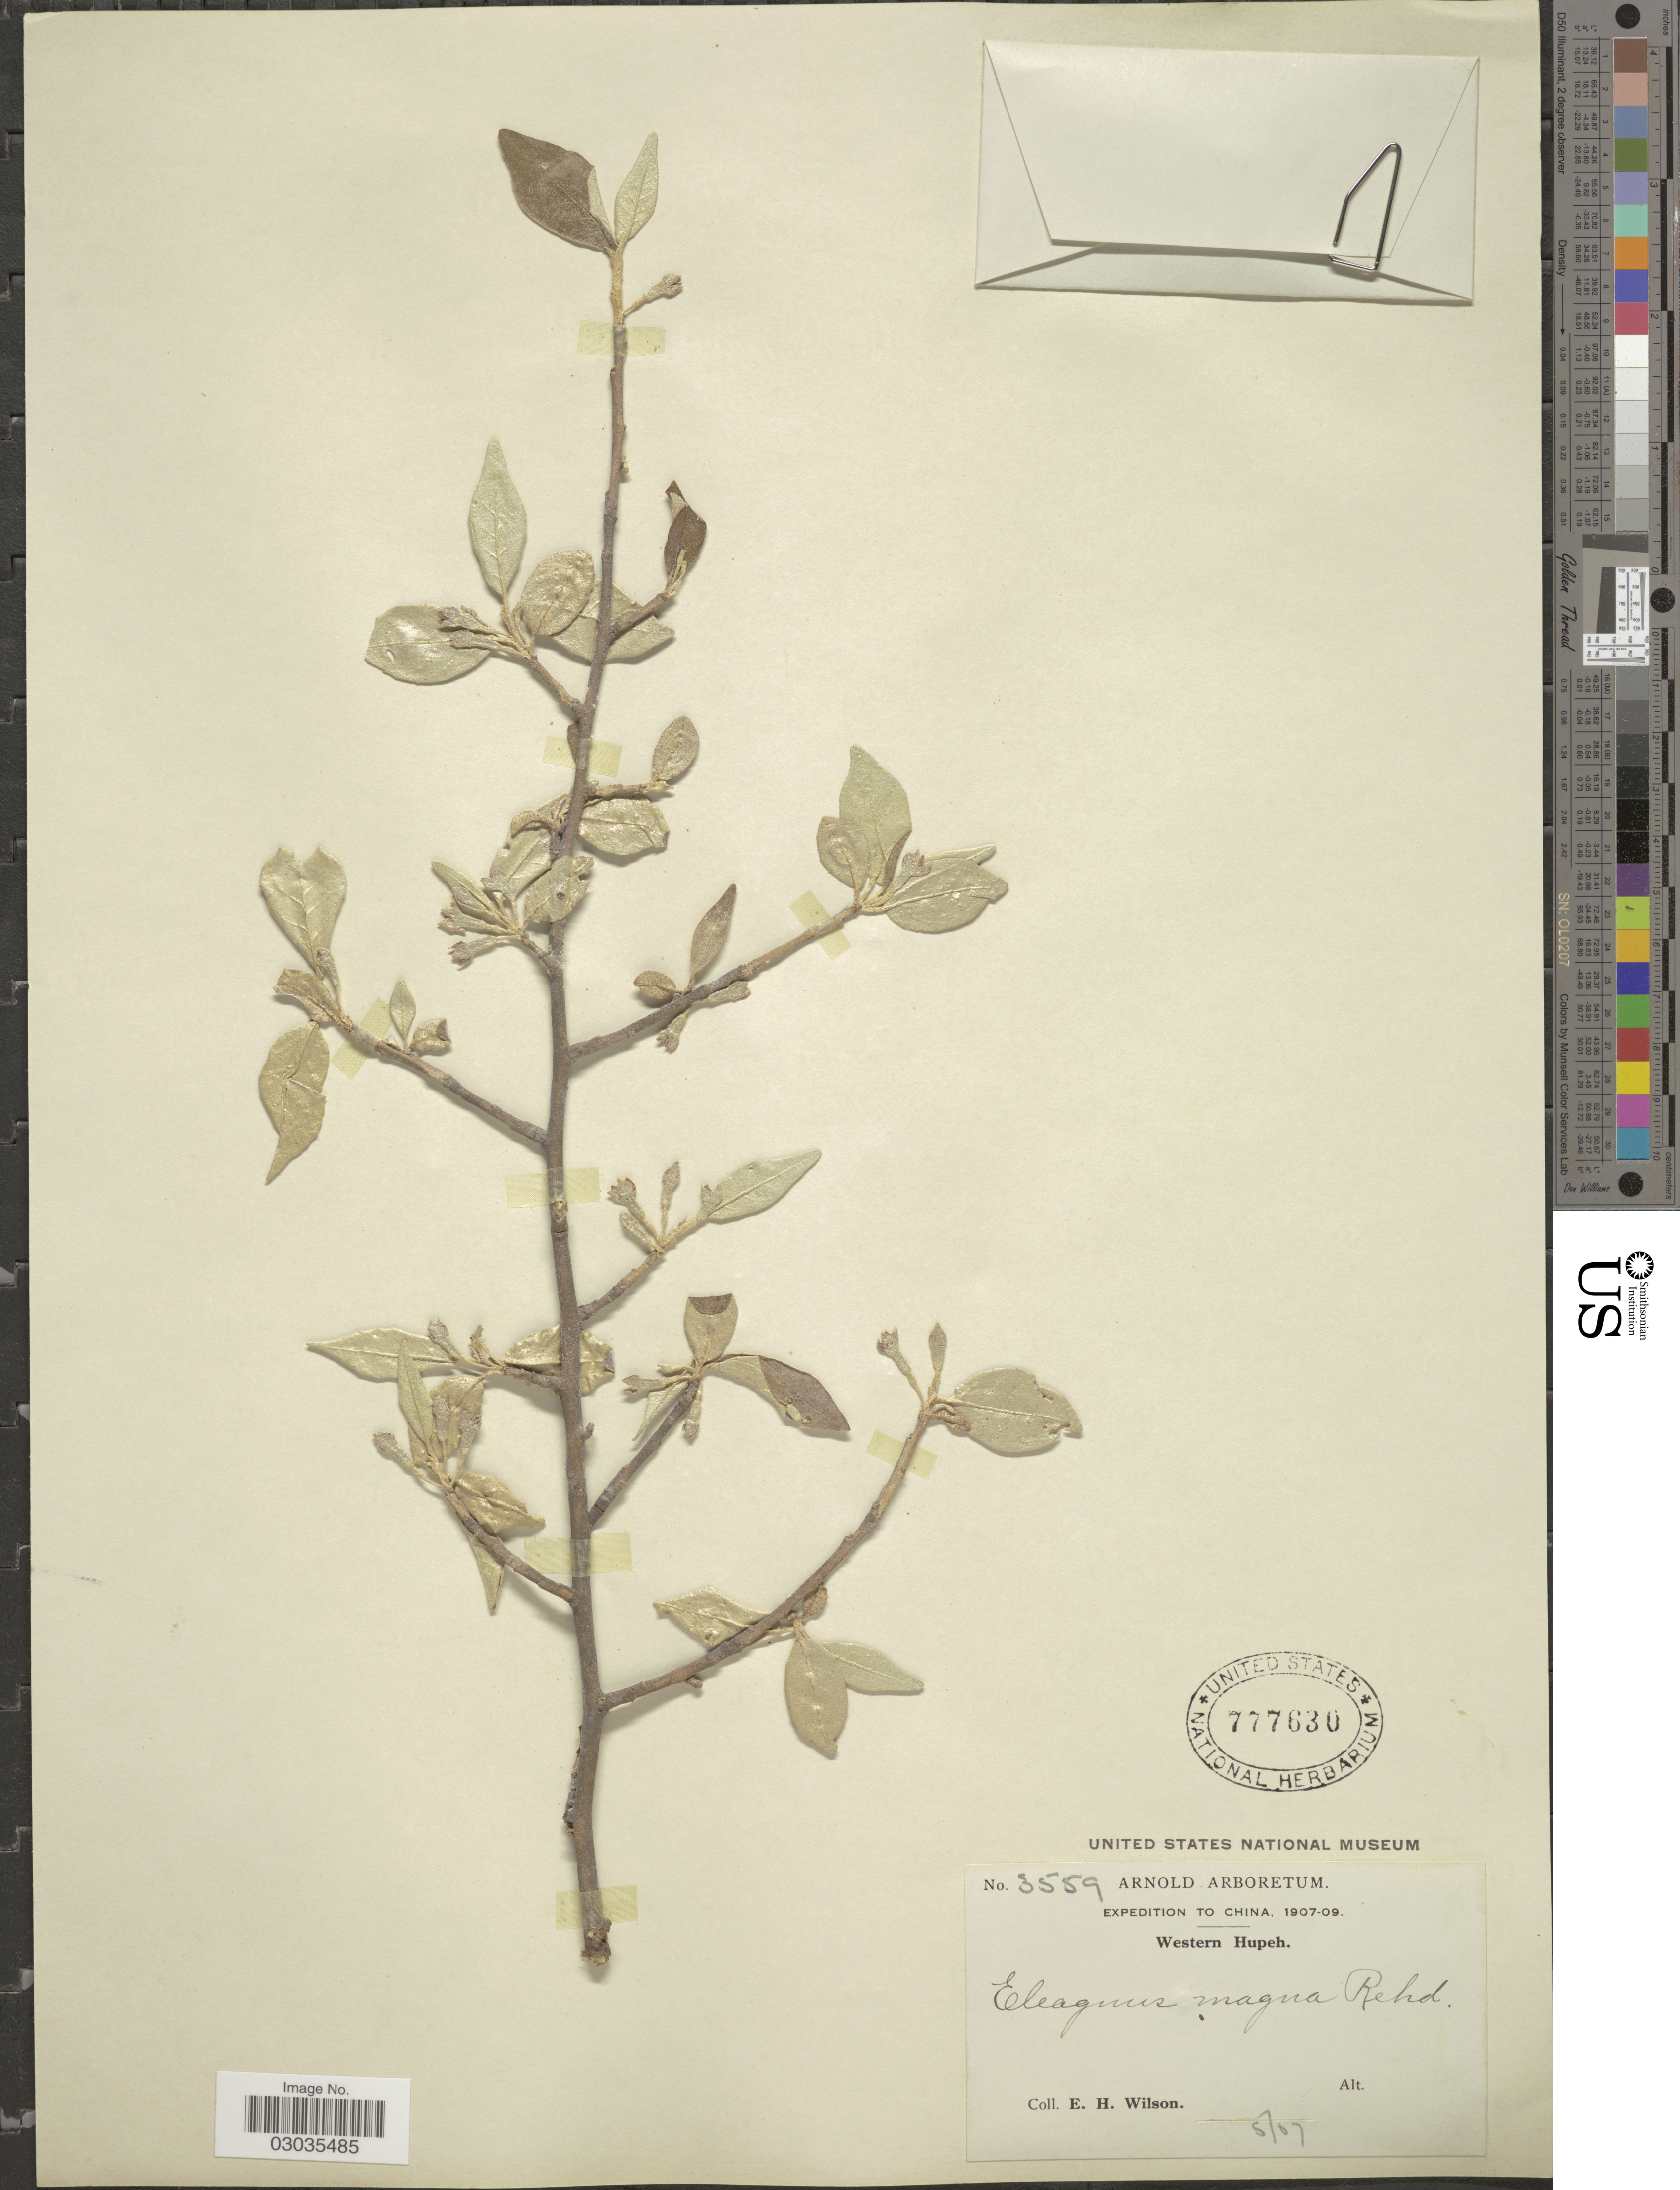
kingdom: Plantae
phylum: Tracheophyta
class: Magnoliopsida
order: Rosales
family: Elaeagnaceae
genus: Elaeagnus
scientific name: Elaeagnus magna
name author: Rehder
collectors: E. Wilson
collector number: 3559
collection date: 1907-05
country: China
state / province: Hubei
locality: Western Hupeh.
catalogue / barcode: US 777630